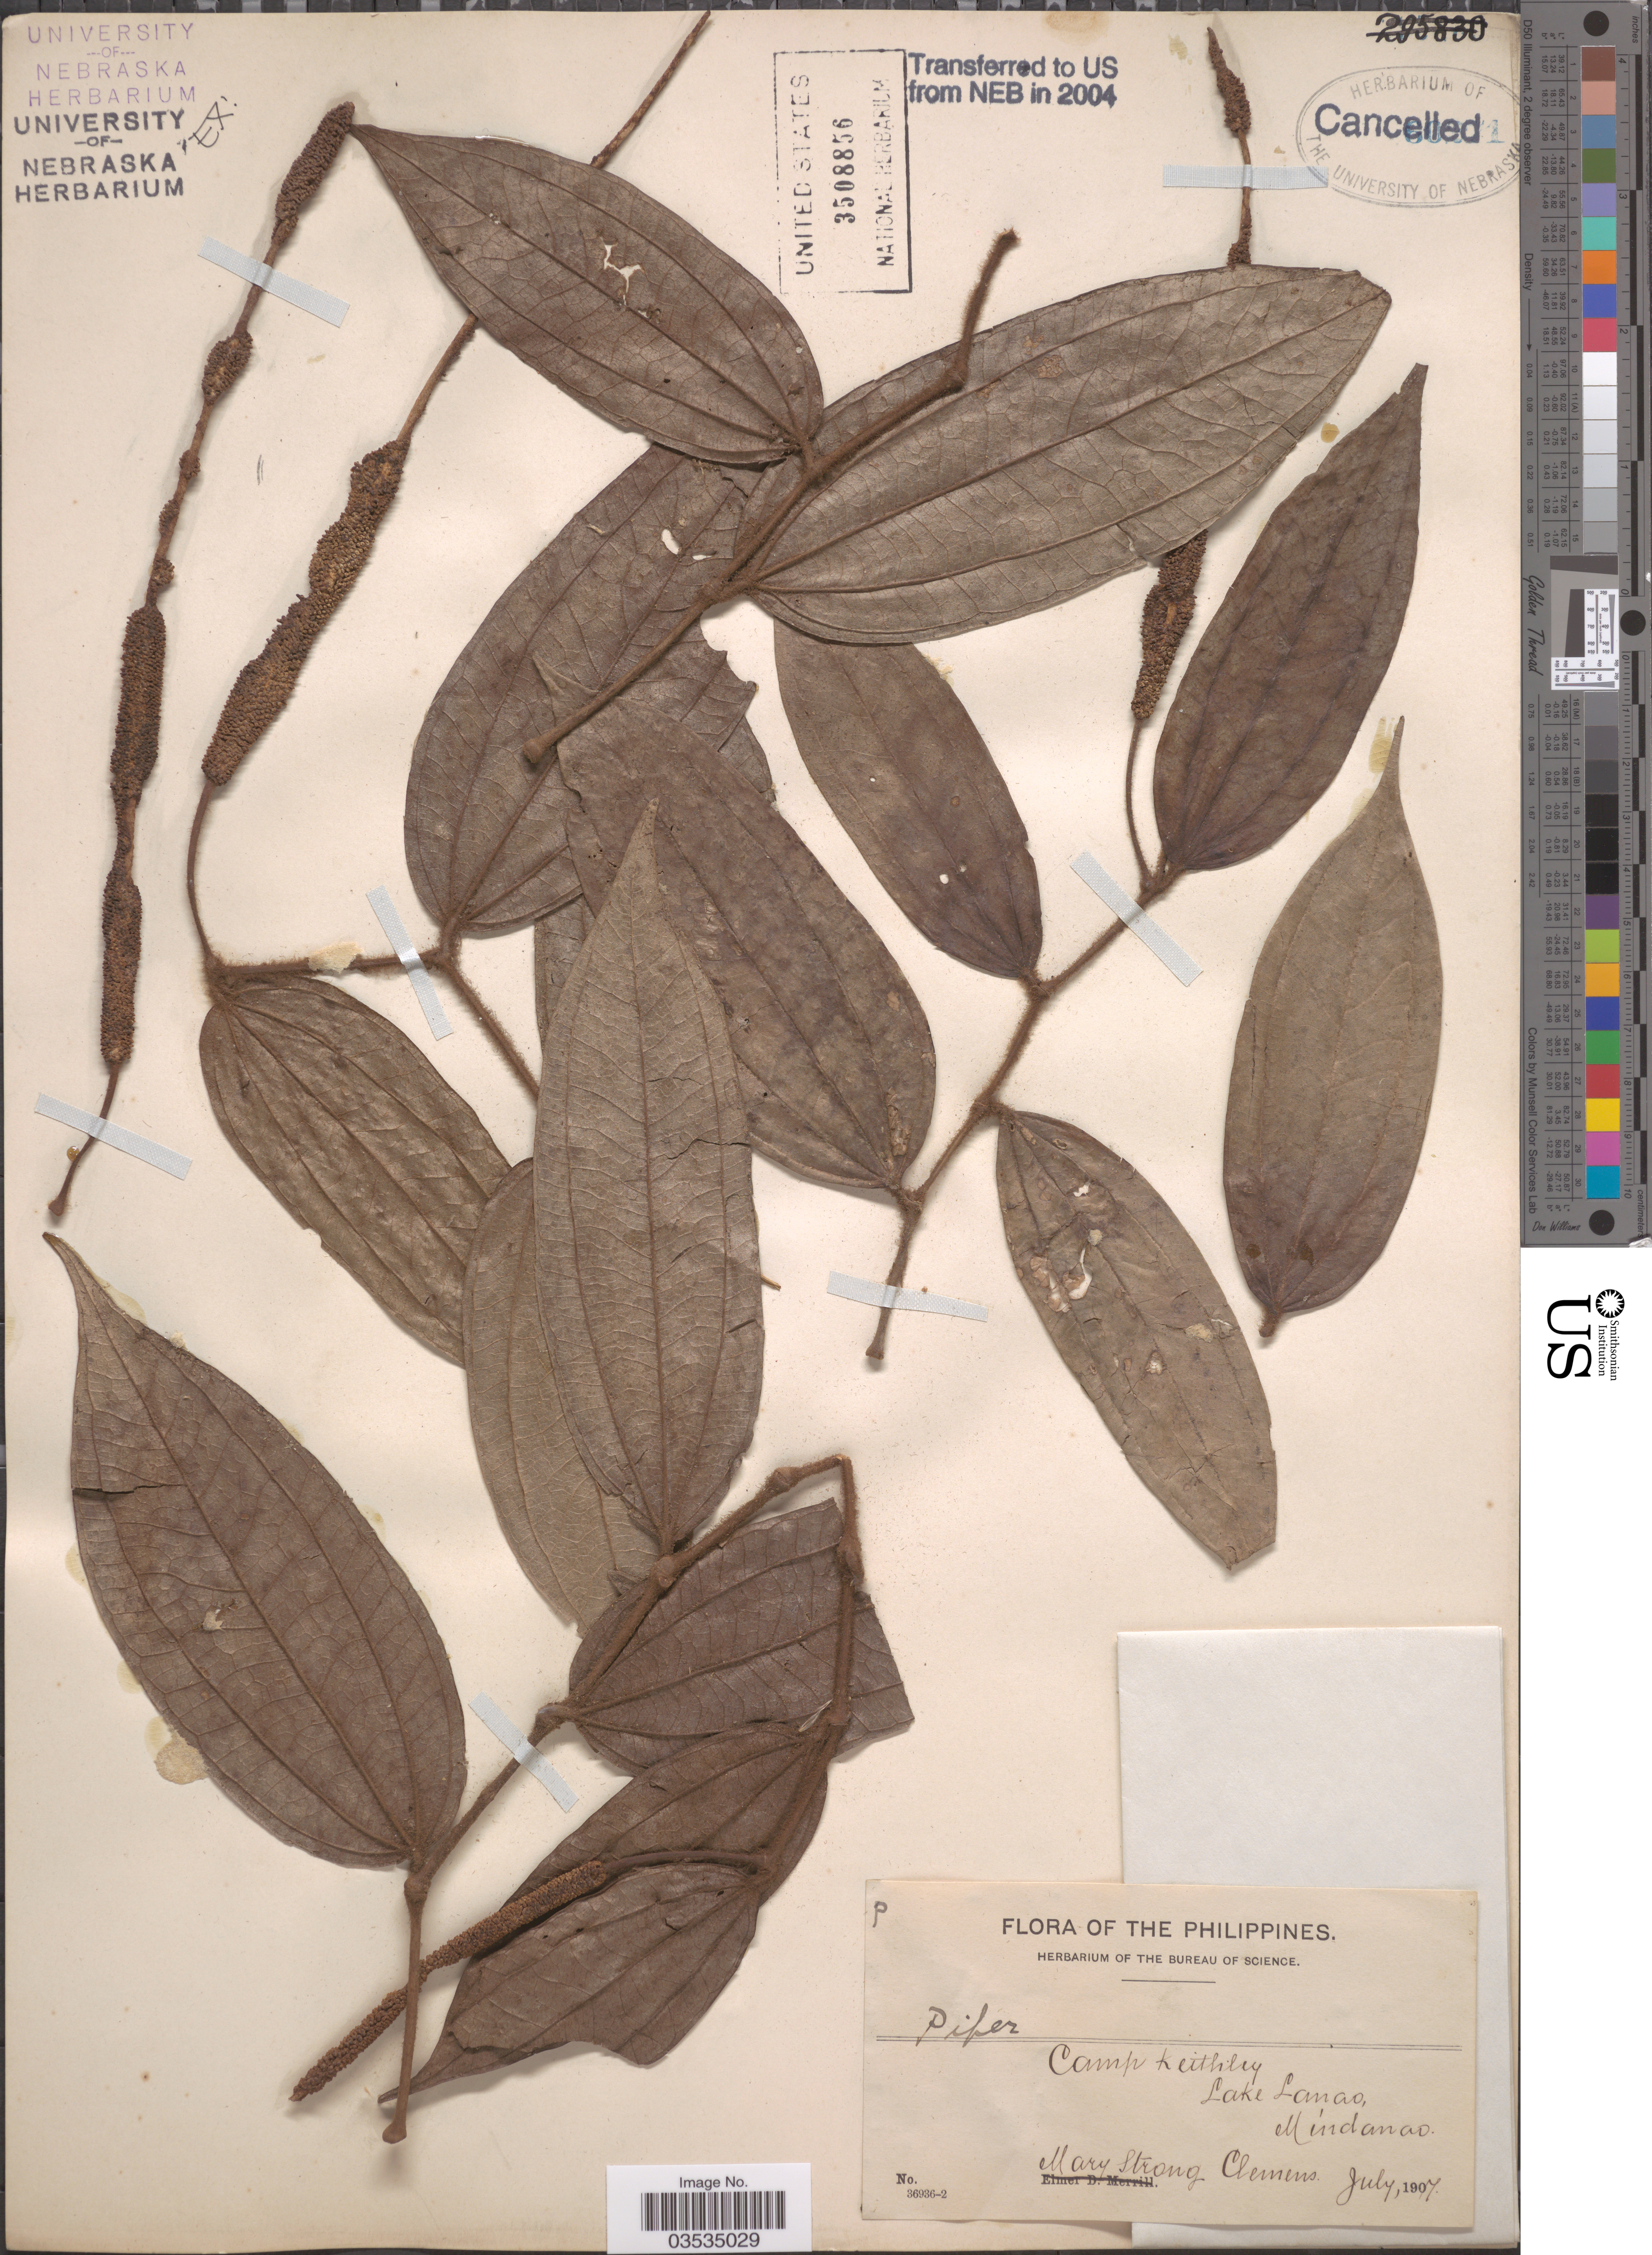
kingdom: Plantae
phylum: Tracheophyta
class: Magnoliopsida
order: Piperales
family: Piperaceae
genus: Piper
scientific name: Piper sp.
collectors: M. S. Clemens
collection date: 1907-07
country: Philippines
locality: Camp Keithley. Lake Lanao, Mindanao.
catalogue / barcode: US 3508856